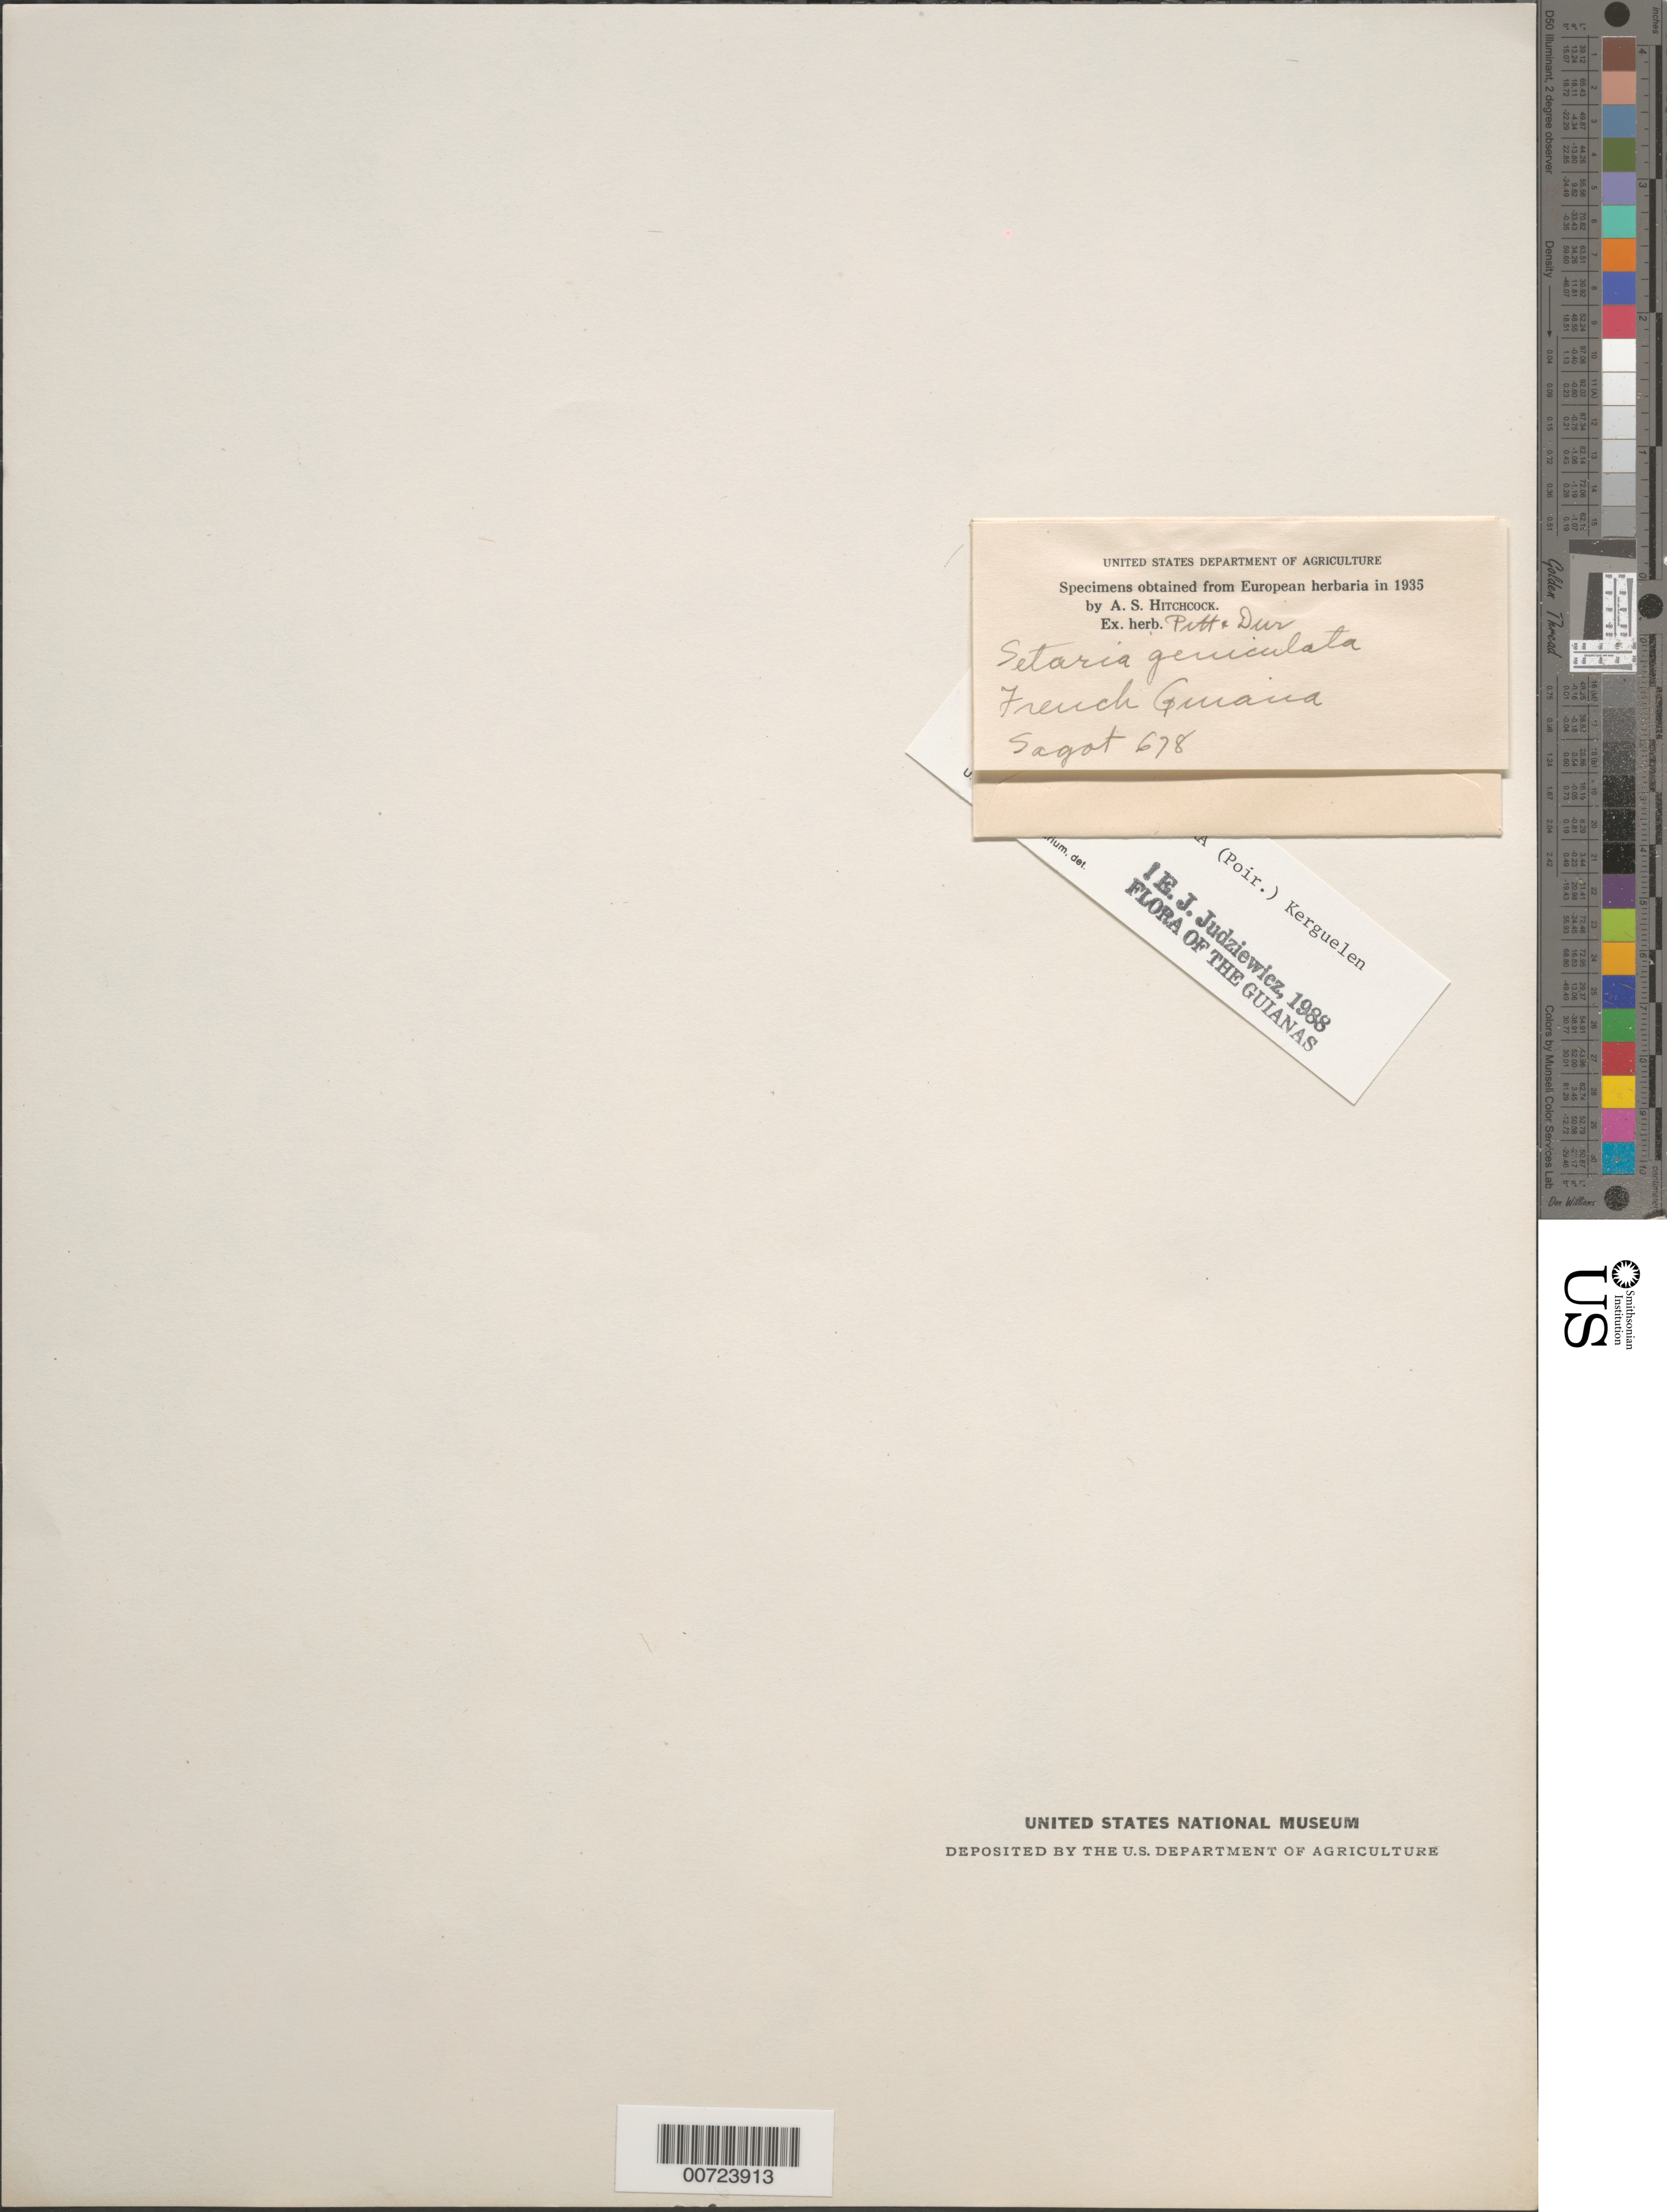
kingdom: Plantae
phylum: Tracheophyta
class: Liliopsida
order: Poales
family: Poaceae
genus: Setaria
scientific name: Setaria parviflora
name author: (Poir.) Kerguélen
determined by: Judziewicz, E. J.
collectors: P. A. Sagot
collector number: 678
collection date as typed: s.d.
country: French Guiana